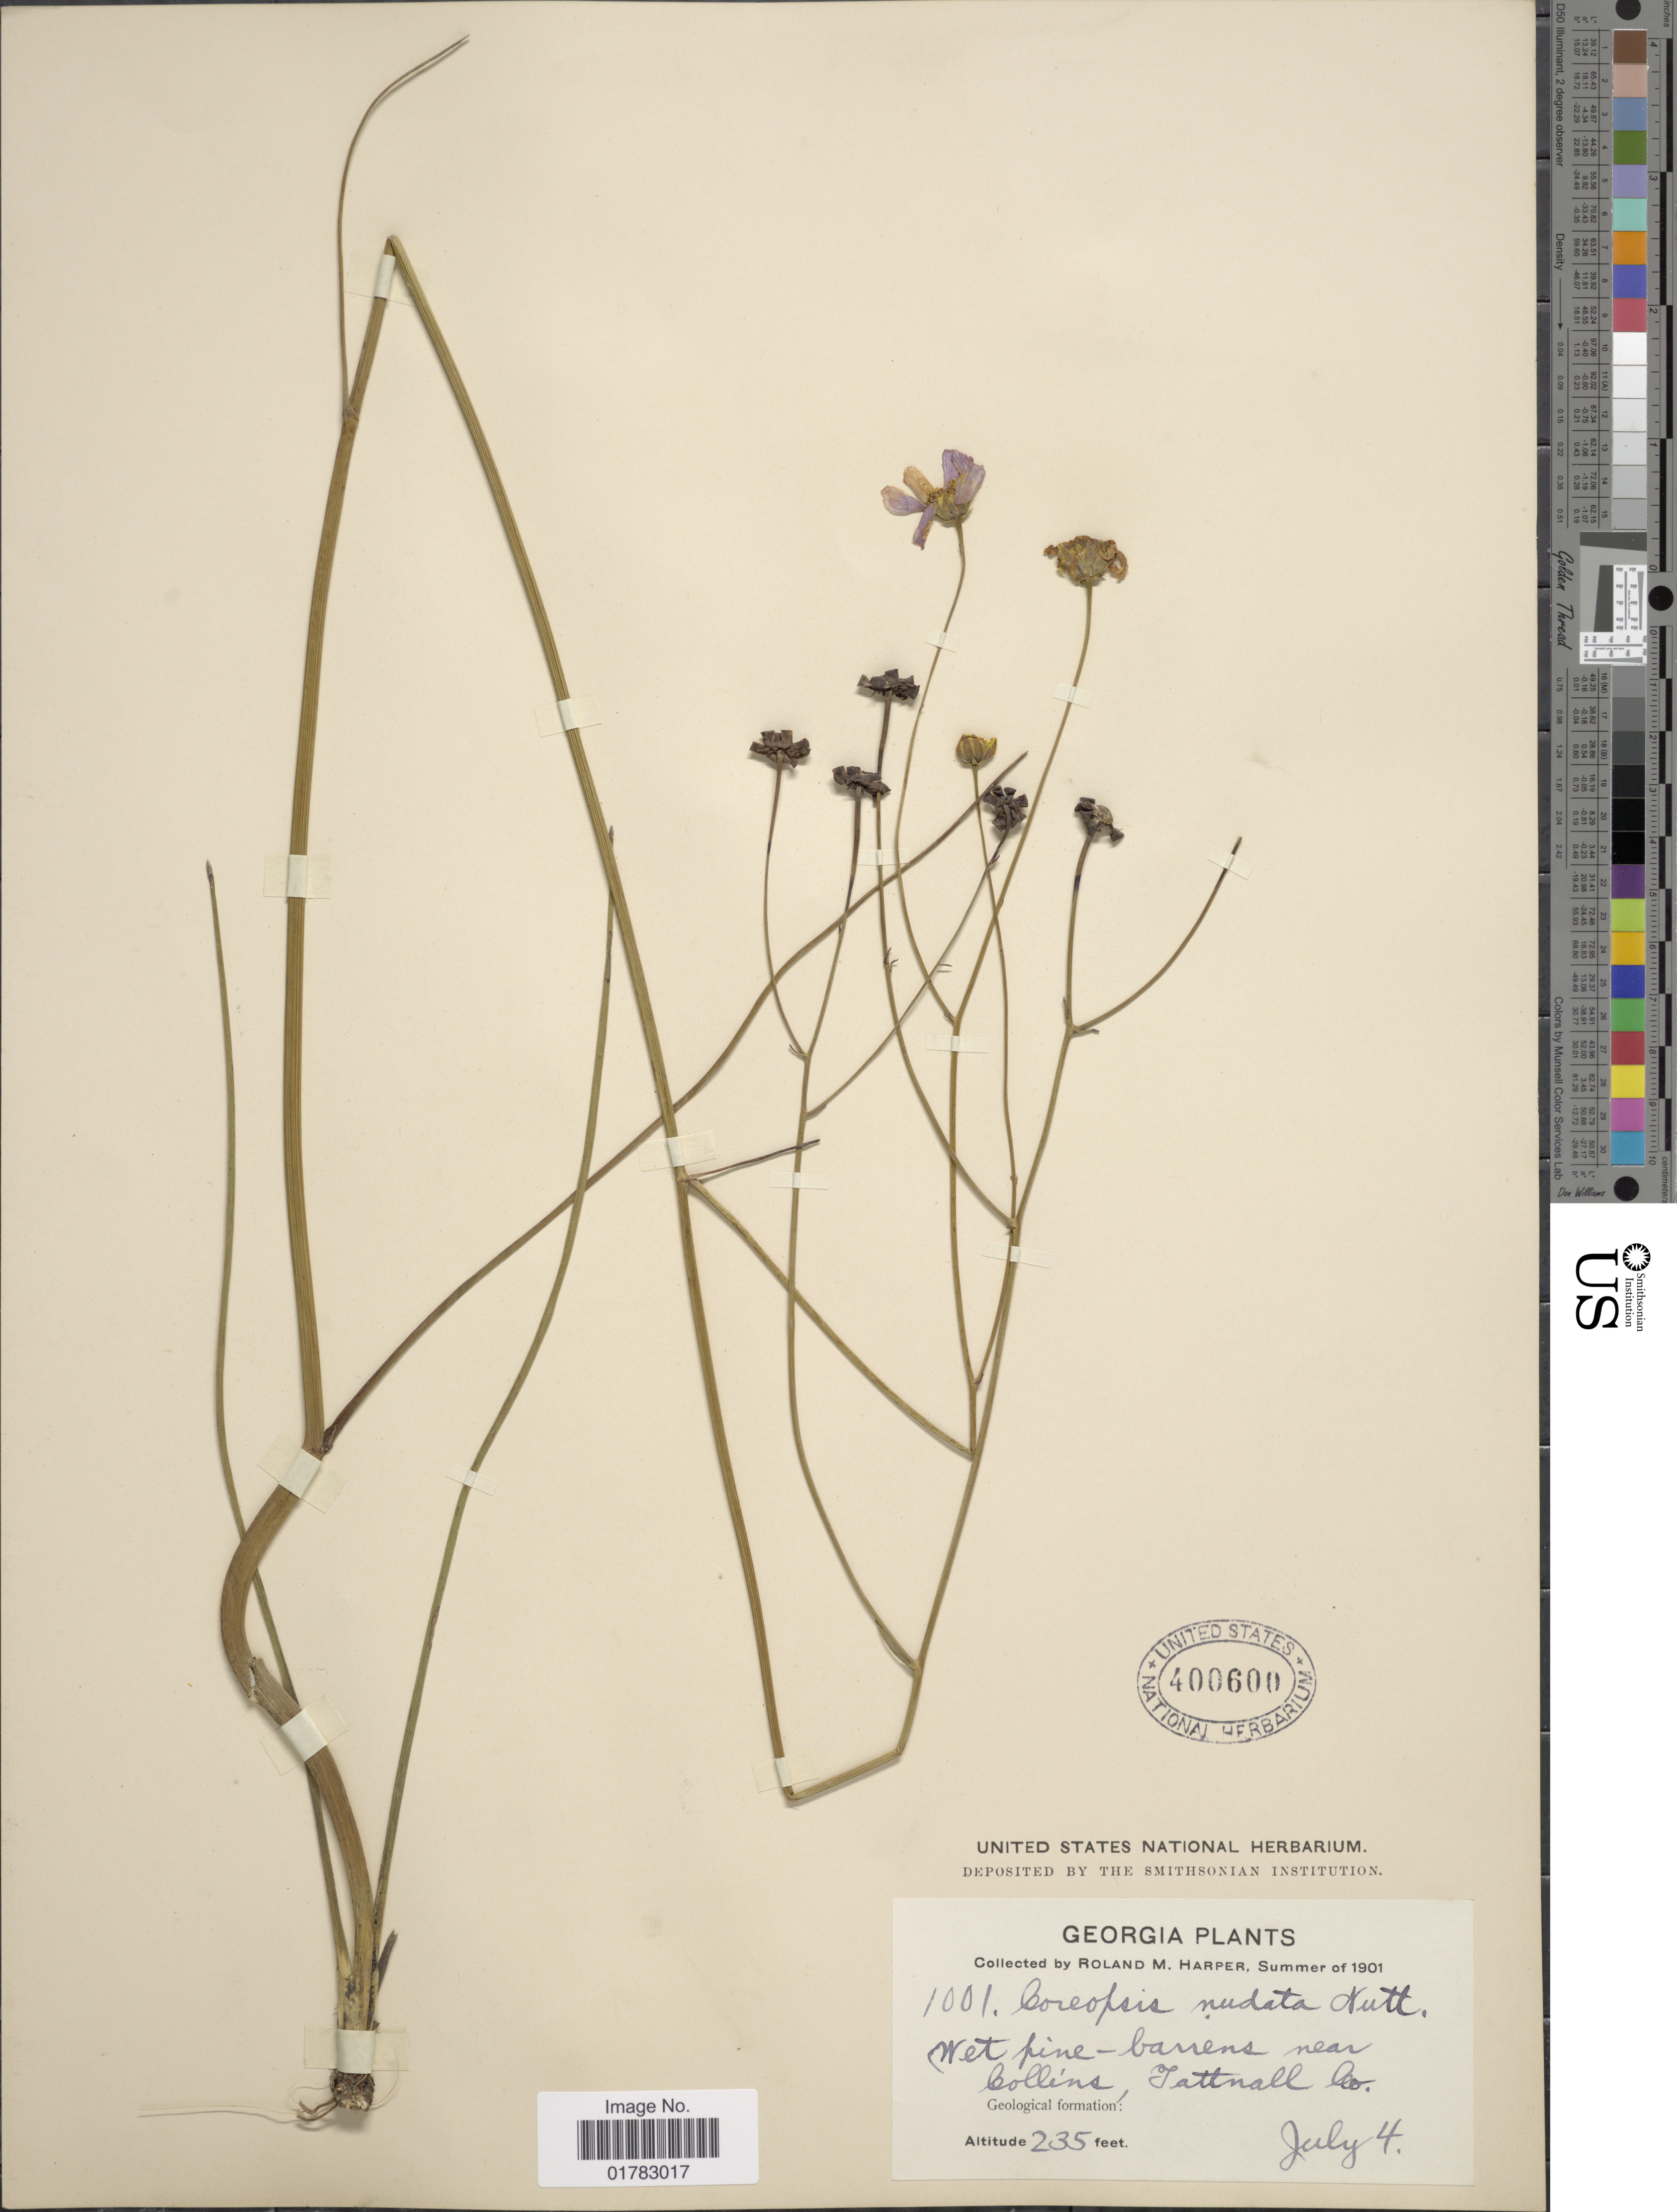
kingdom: Plantae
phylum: Tracheophyta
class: Magnoliopsida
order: Asterales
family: Asteraceae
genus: Coreopsis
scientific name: Coreopsis nudatus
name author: Nutt.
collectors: R. M. Harper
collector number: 1001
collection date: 1901-07-04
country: United States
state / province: Georgia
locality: Wet pine-barrens near Collins, Tattnall Co.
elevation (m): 72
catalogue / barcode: US 400600